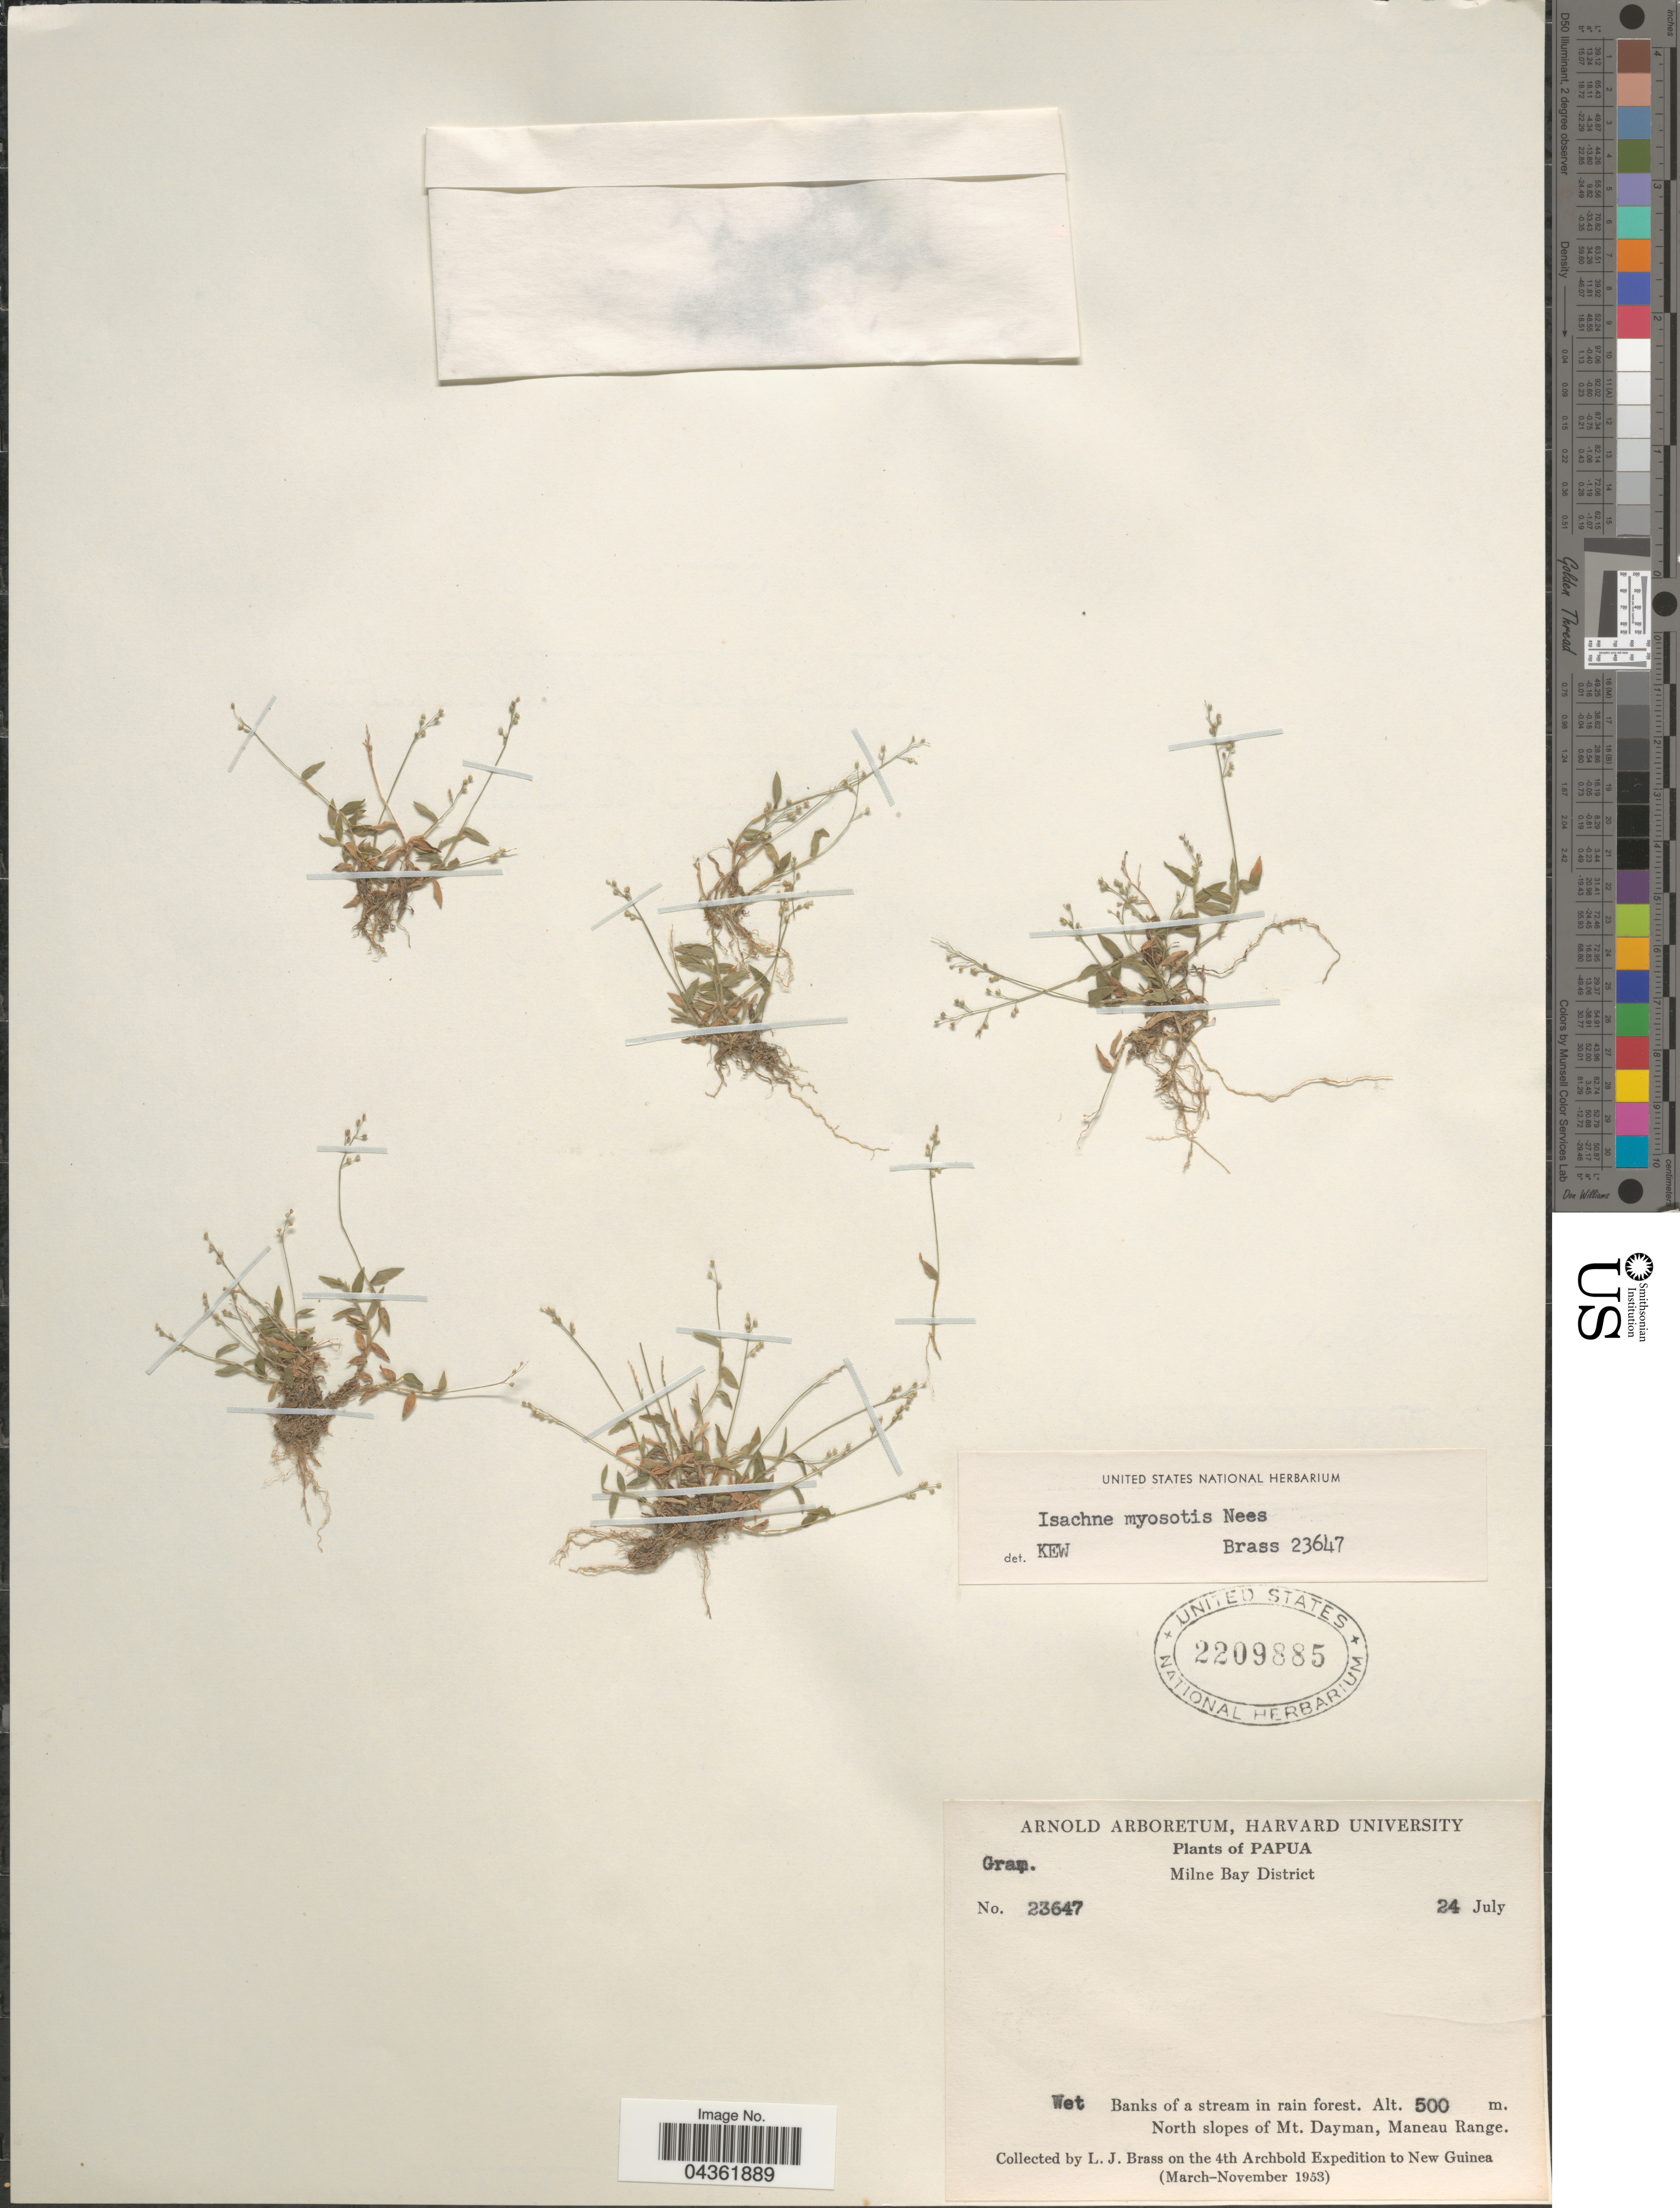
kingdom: Plantae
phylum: Tracheophyta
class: Liliopsida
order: Poales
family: Poaceae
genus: Isachne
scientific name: Isachne myosotis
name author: Nees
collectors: L. J. Brass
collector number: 23647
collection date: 1953-07-24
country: Papua New Guinea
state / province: Milne Bay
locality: Papua. Milne Bay District. Wet banks of a stream in rain forest. North slopes of Mt. Dayman, Maneau Range. The 4th Archbold Expedition to New Guinea (March-November 1953).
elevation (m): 500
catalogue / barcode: US 2209885